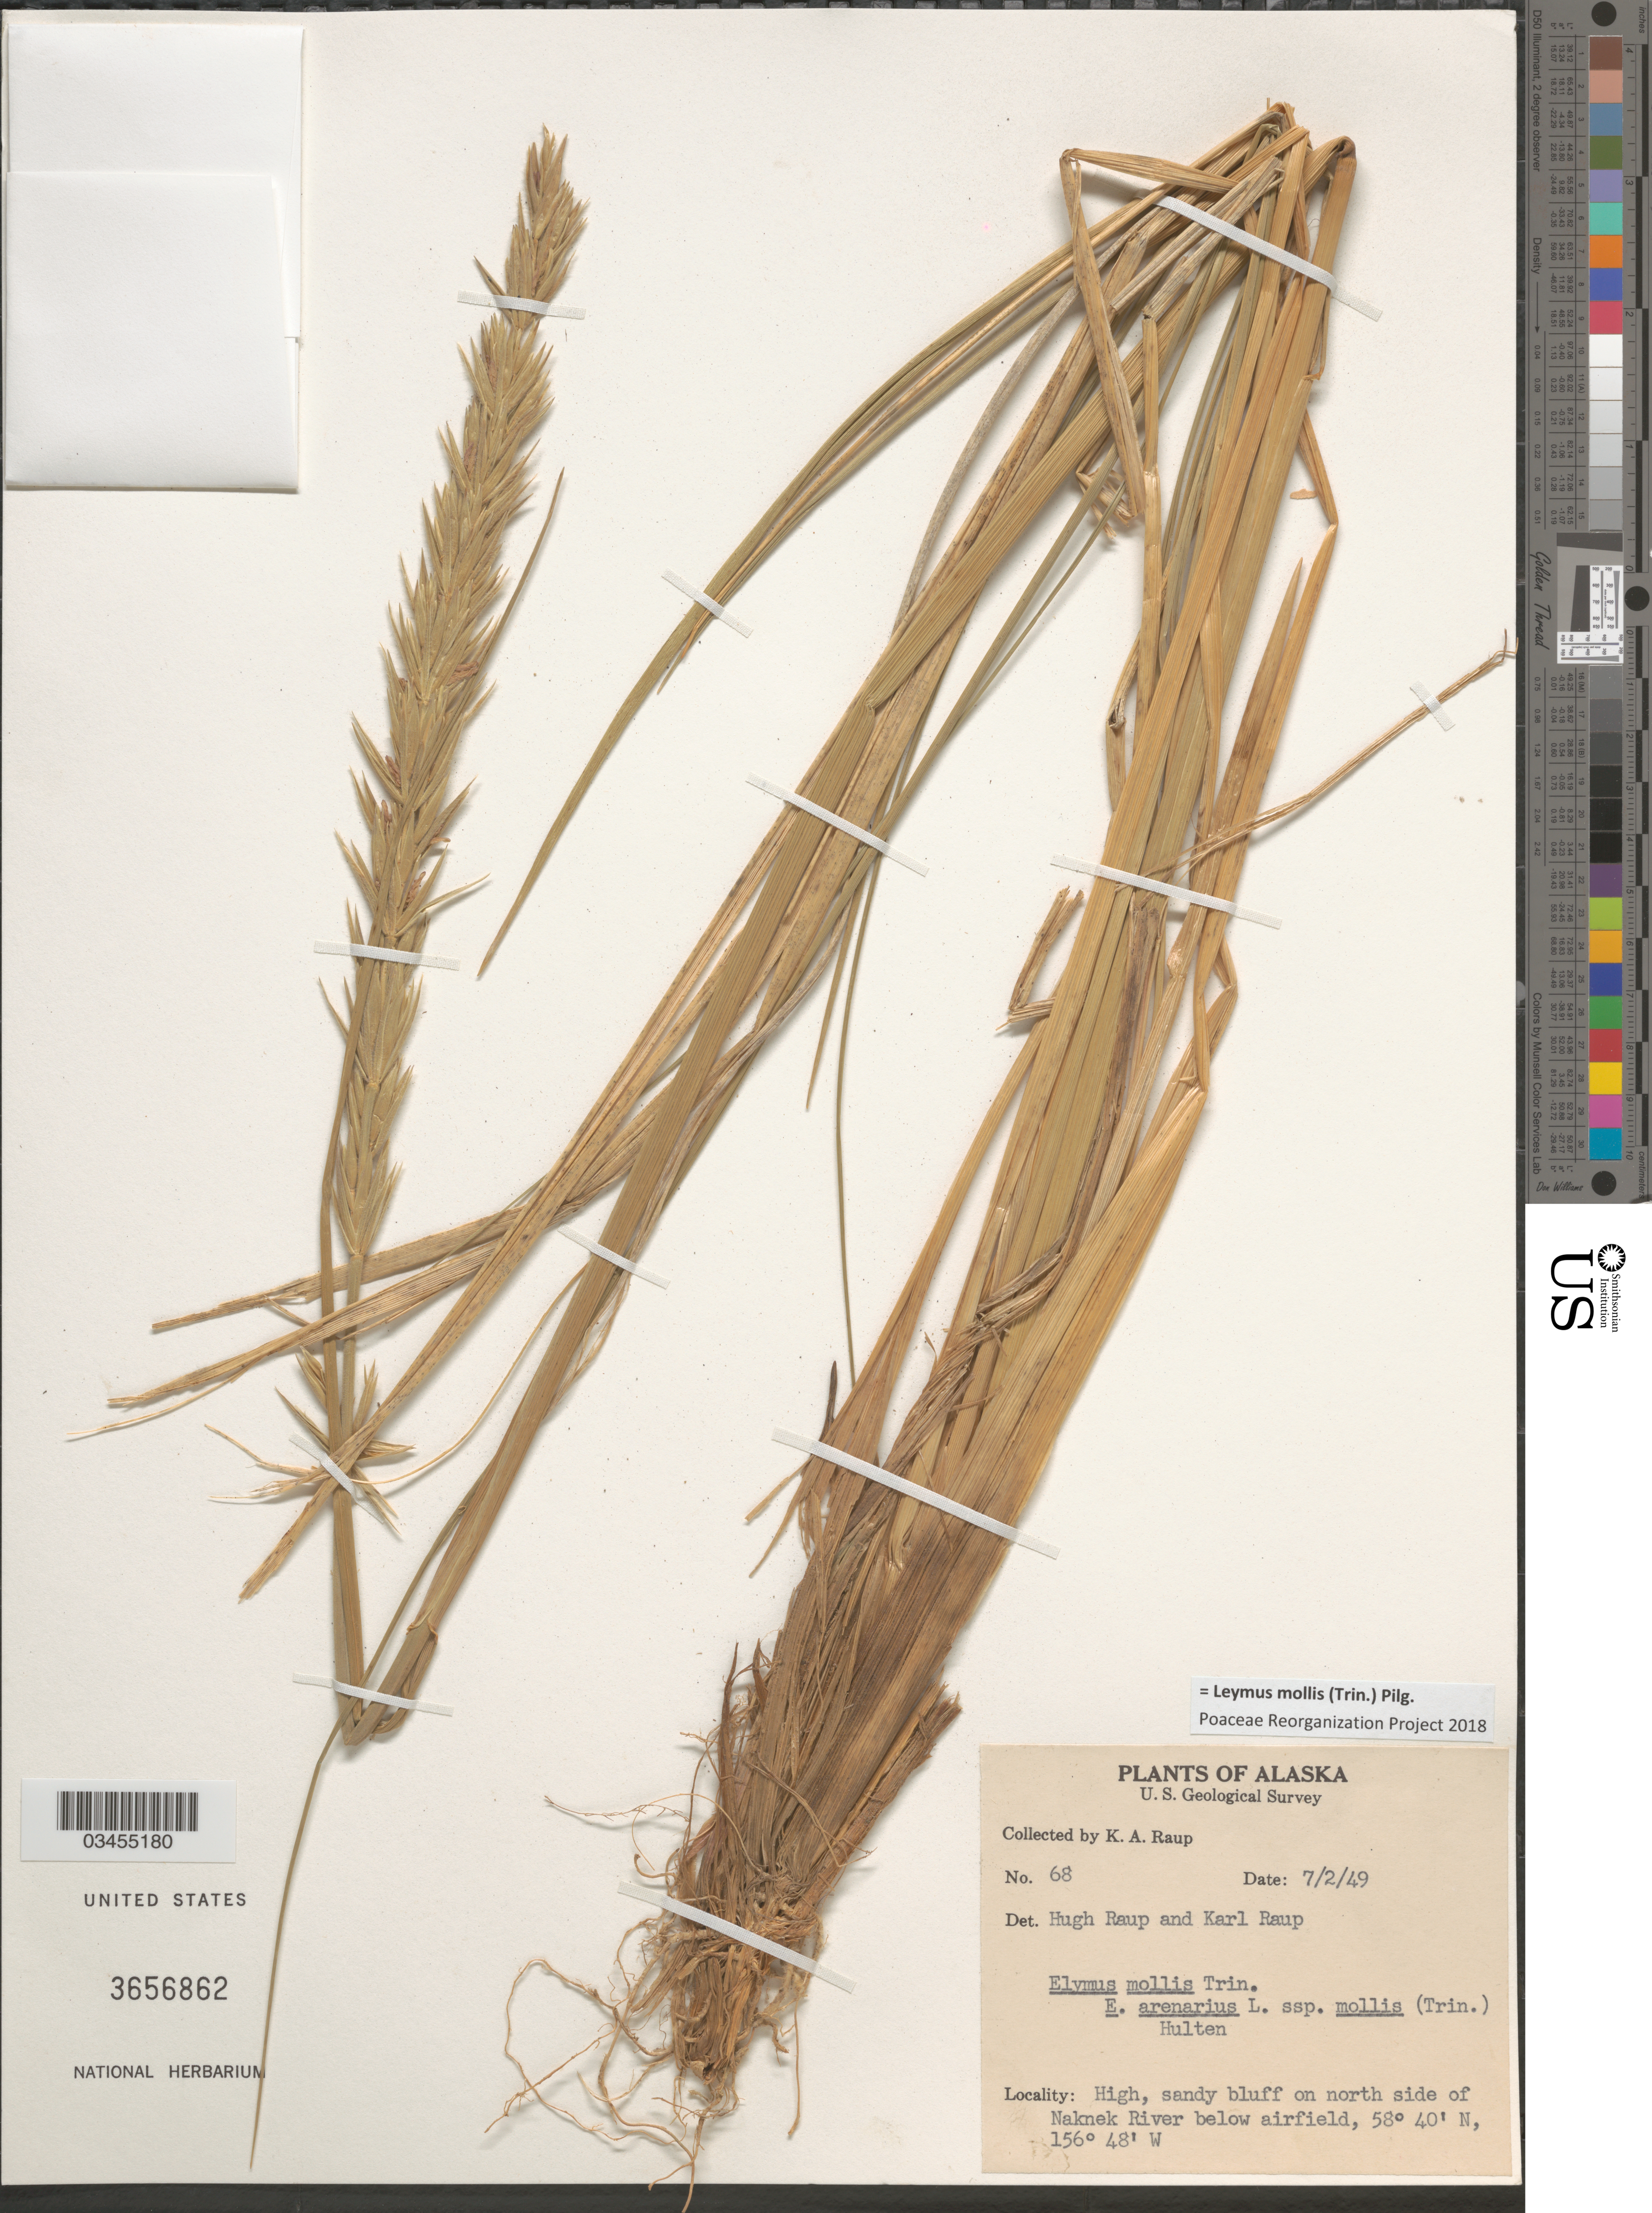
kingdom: Plantae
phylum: Tracheophyta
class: Liliopsida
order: Poales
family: Poaceae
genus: Leymus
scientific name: Leymus mollis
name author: (Trin.) Pilg.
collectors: K. Raup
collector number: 68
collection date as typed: Transcribed d/m/y: 2/7/49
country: United States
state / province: Alaska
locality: U.S. Geological Survey. High, sandy bluff on north side of Naknek River below airfield.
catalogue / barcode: US 3656862